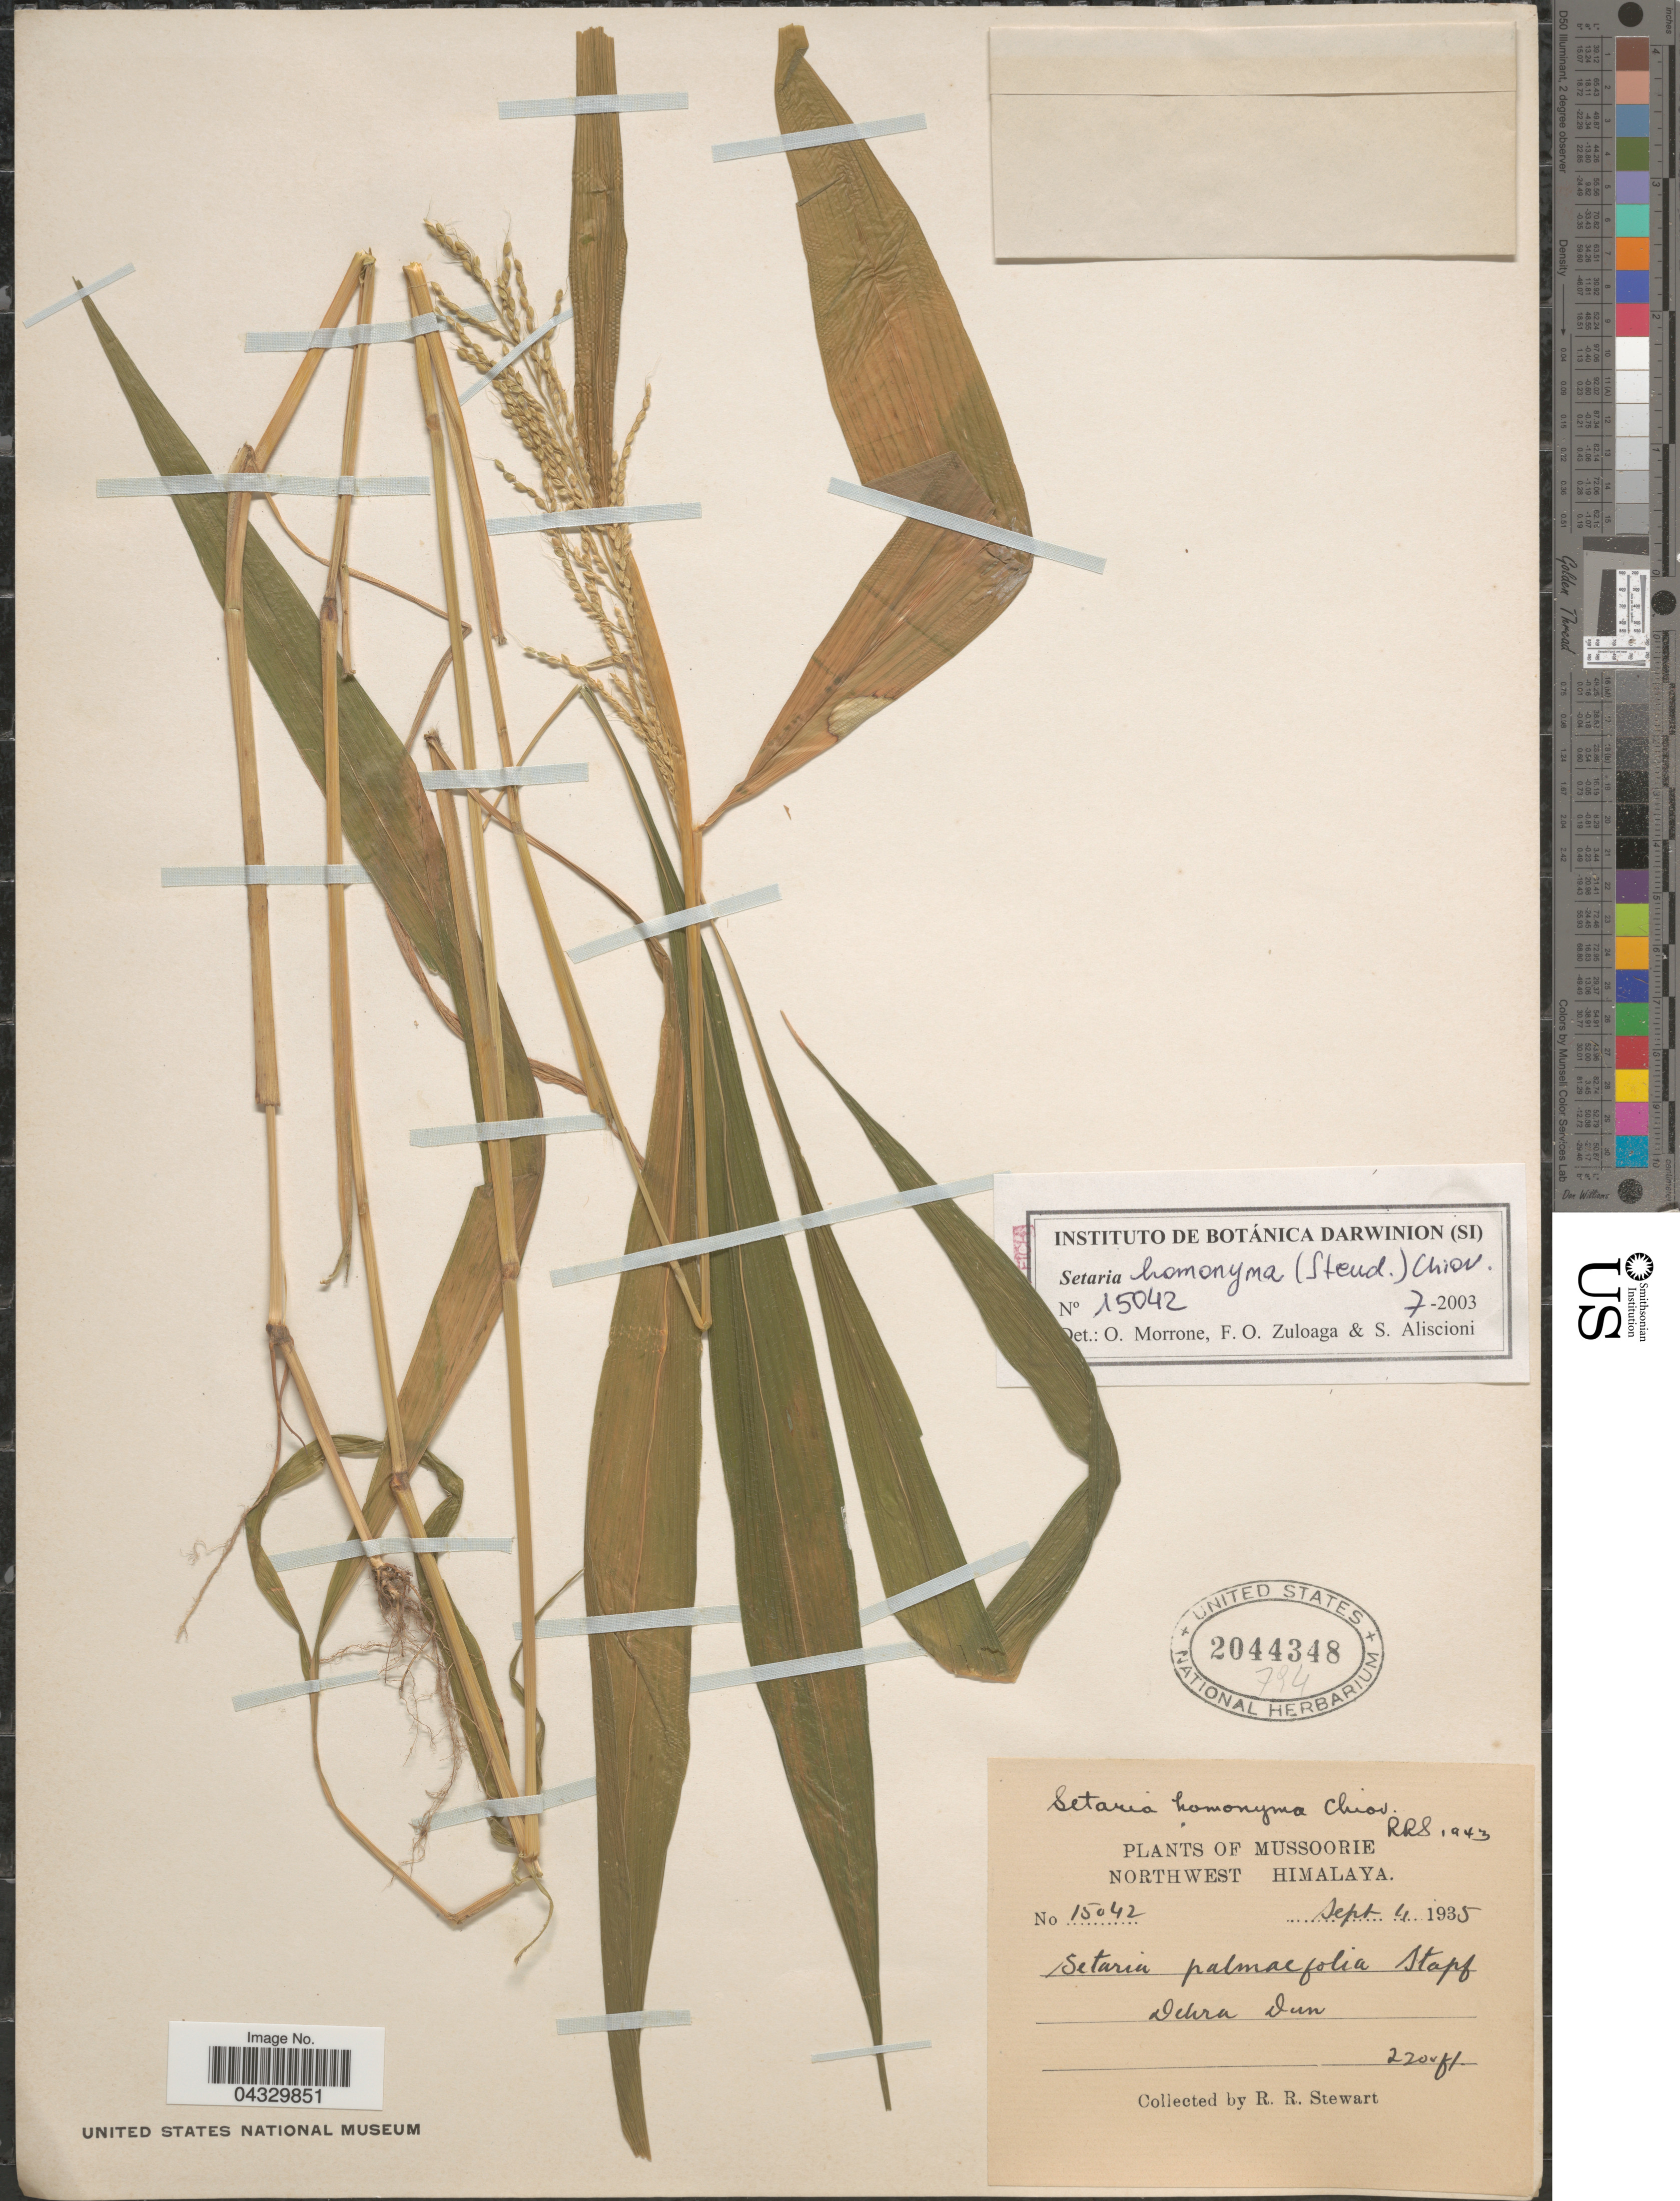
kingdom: Plantae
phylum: Tracheophyta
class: Liliopsida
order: Poales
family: Poaceae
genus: Setaria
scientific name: Setaria homonyma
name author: (Steud.) Chiov.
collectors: R. Stewart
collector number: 15042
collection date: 1935-09-04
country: India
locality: Mussoorie. Northwest Himalaya. Dehra Dun.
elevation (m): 671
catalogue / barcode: US 2044348